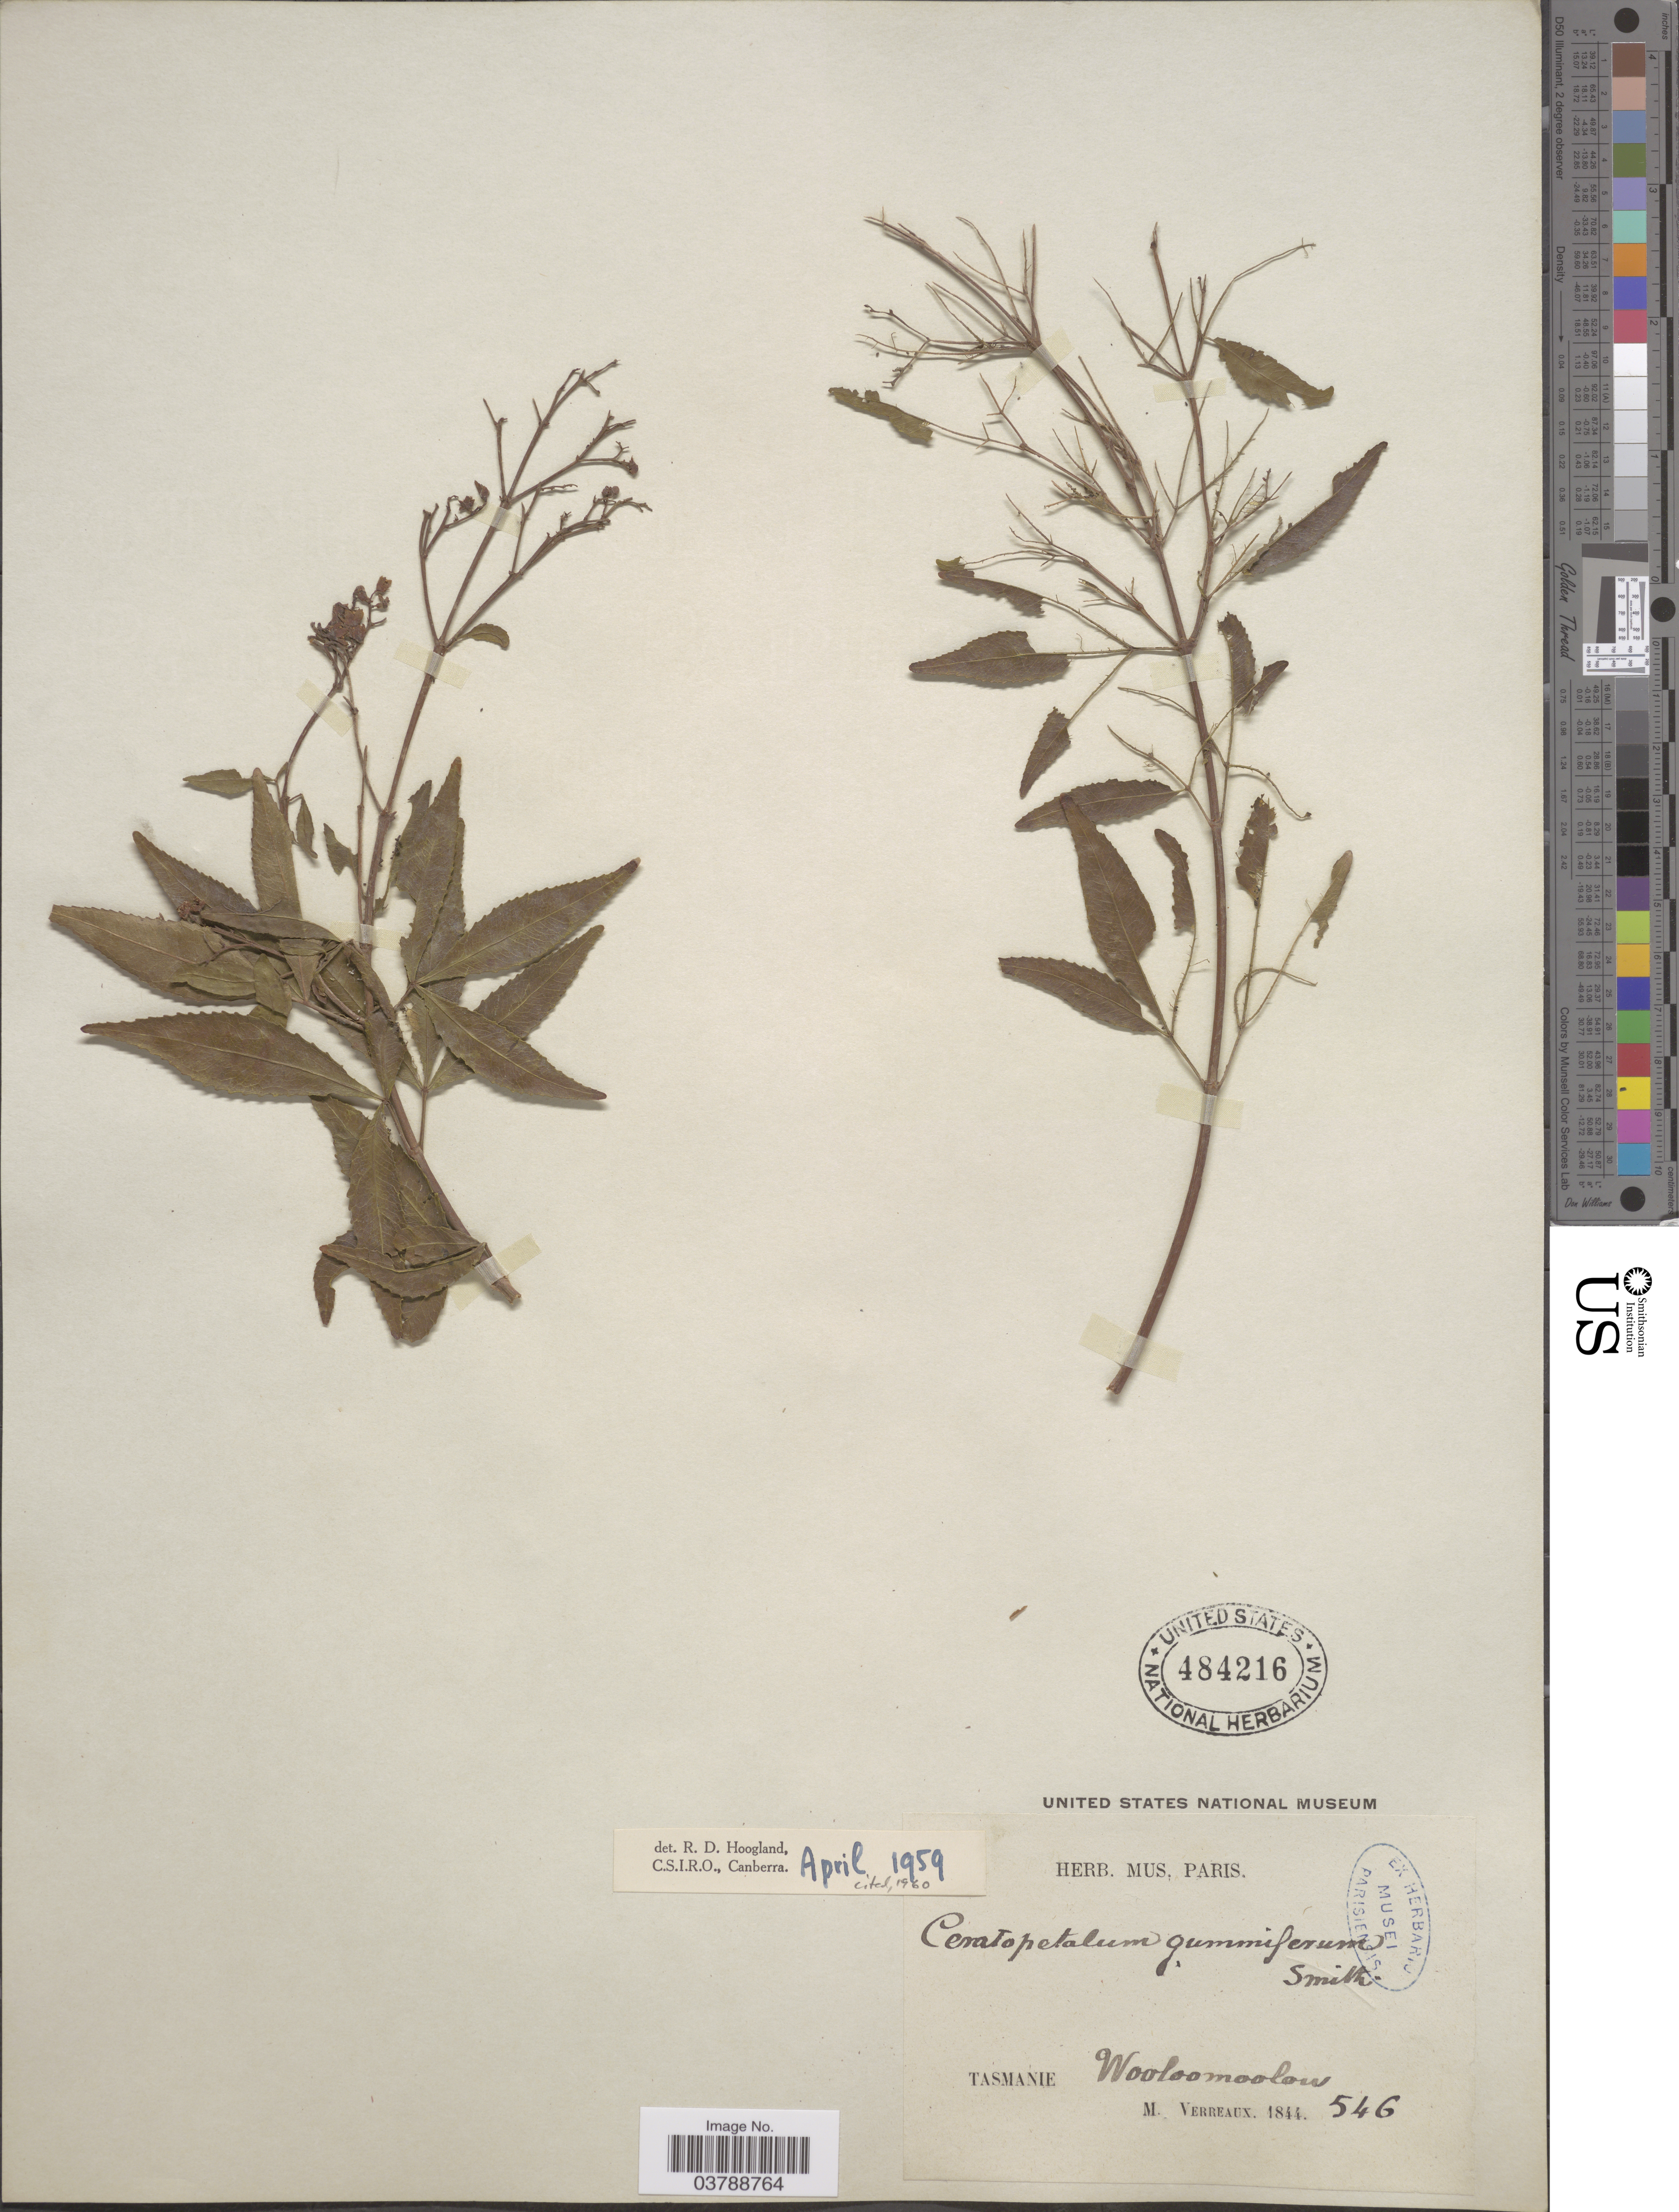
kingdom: Plantae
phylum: Tracheophyta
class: Magnoliopsida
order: Oxalidales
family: Cunoniaceae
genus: Ceratopetalum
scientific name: Ceratopetalum gummiferum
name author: Sm.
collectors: M. Verreaux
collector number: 546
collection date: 1844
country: Australia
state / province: Tasmania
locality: Tasmanie. Wooloomoolow.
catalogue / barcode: US 484216